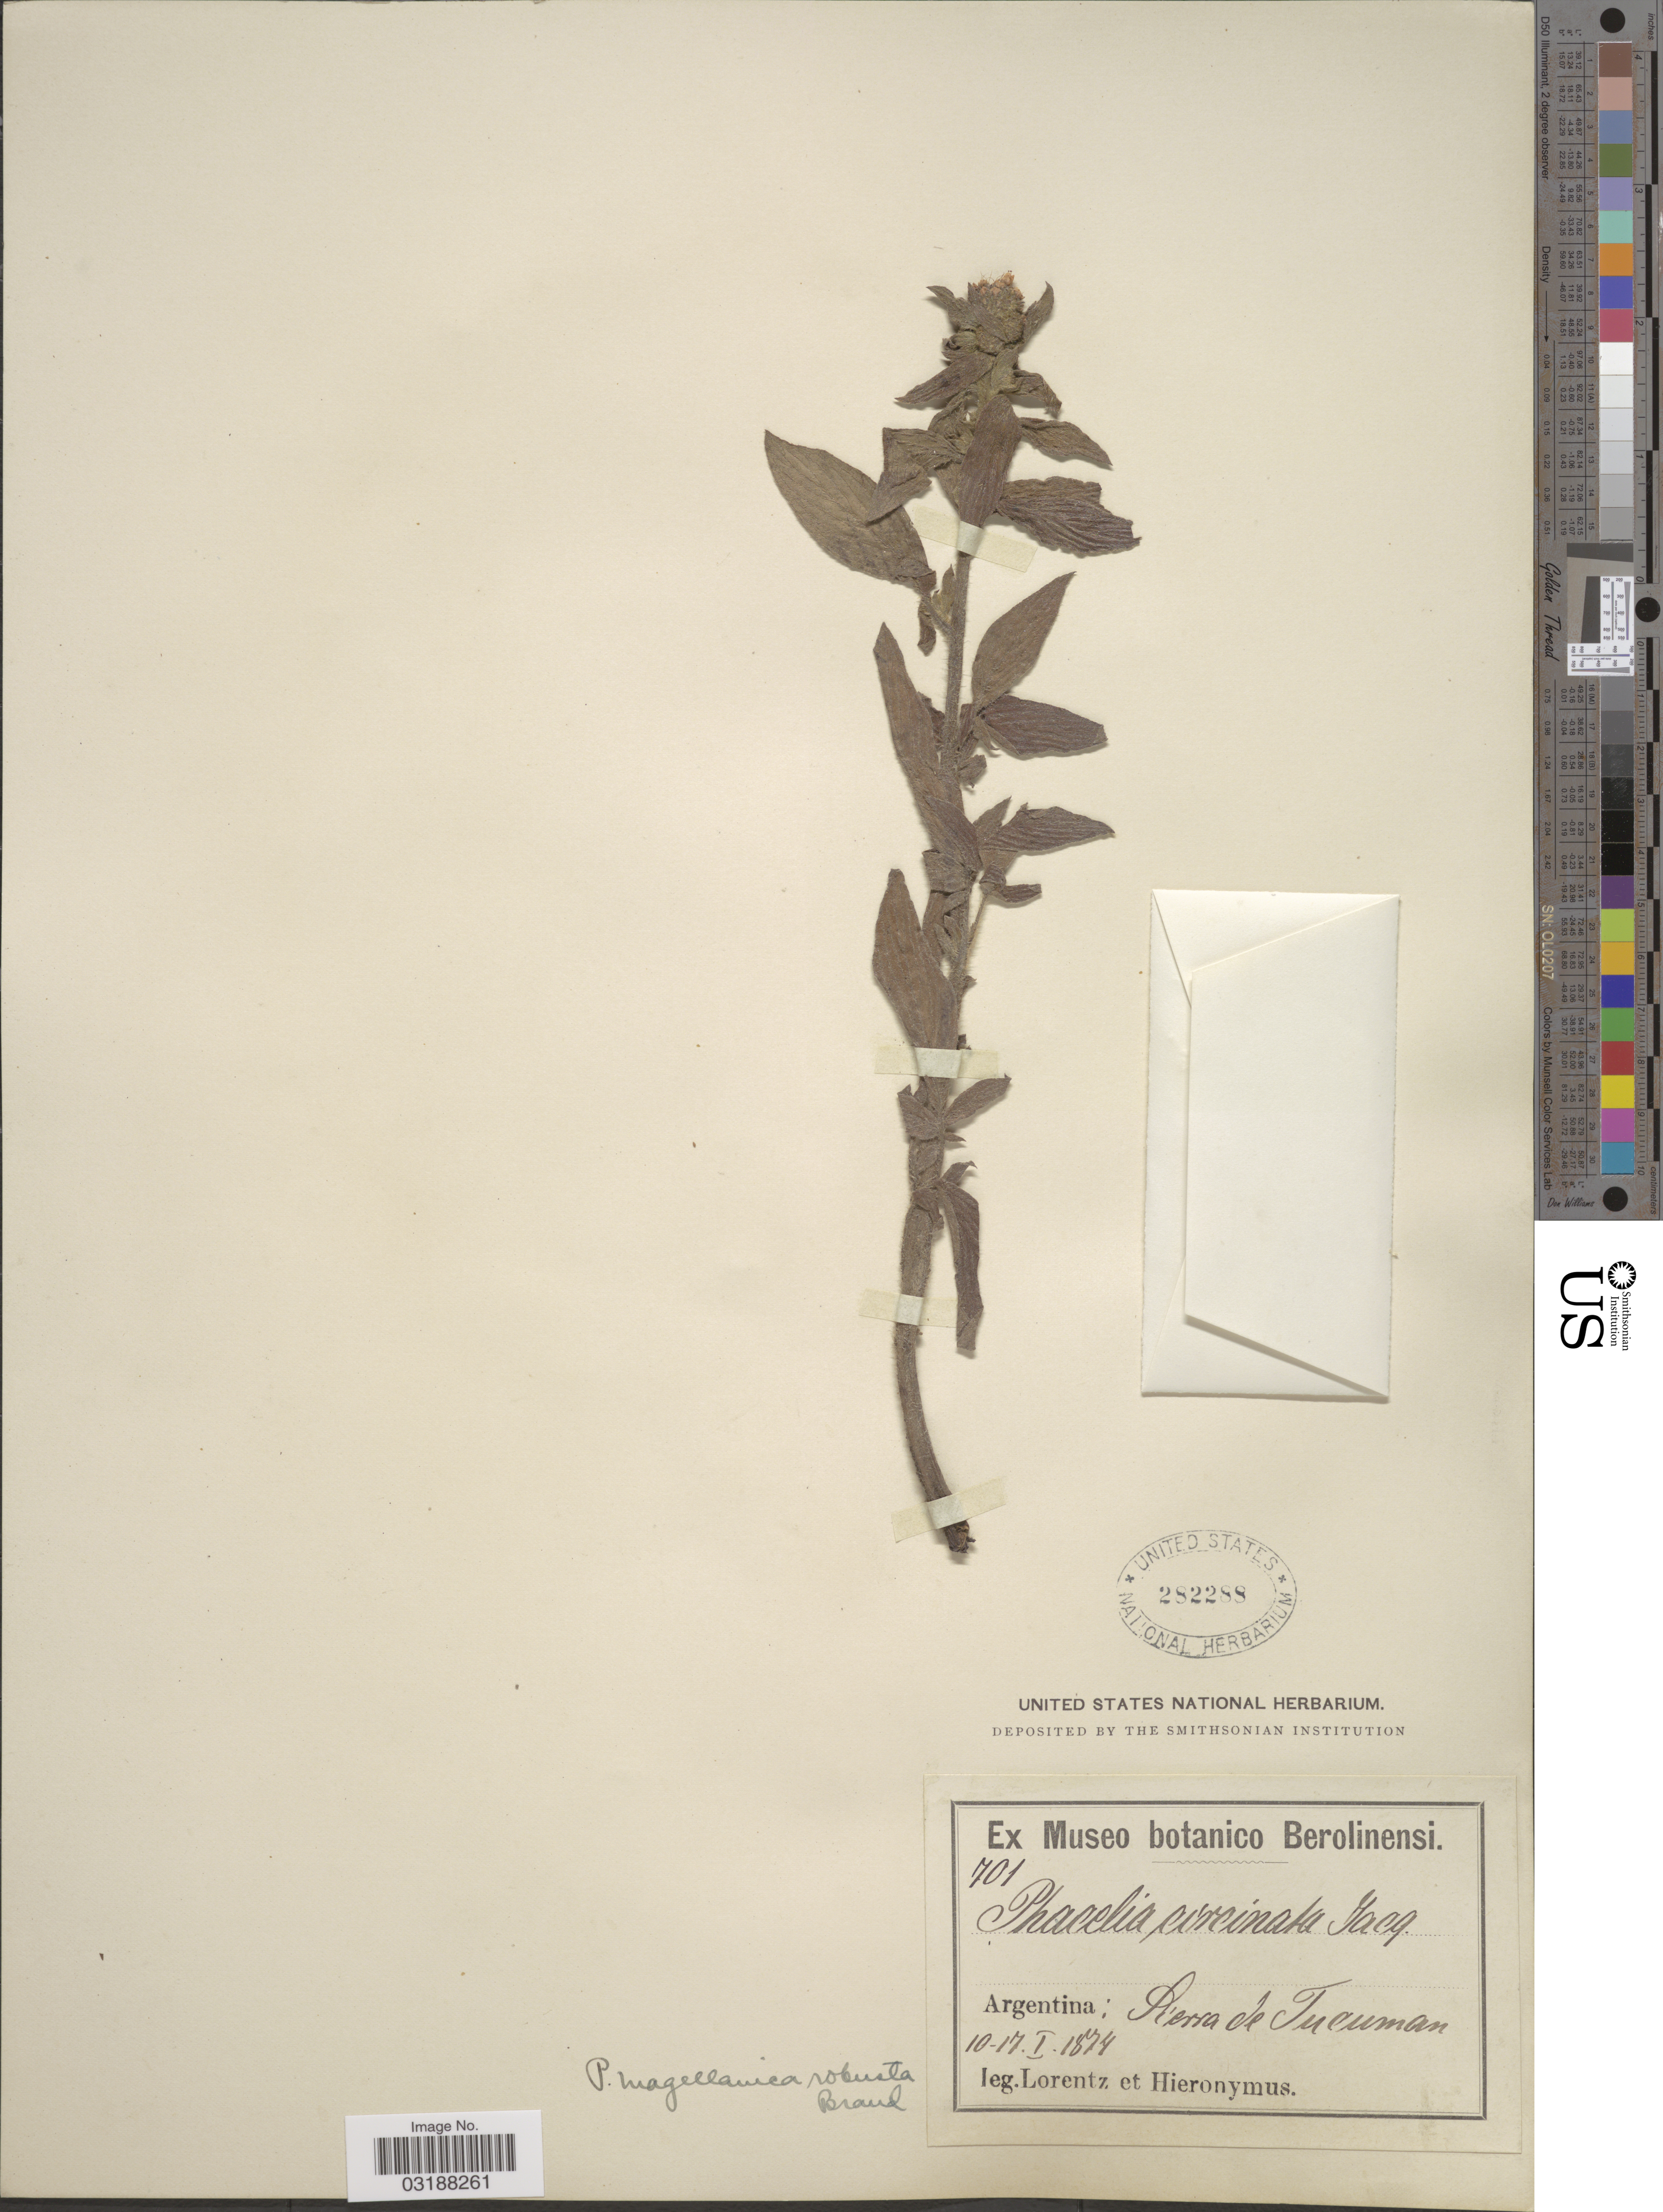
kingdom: Plantae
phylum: Tracheophyta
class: Magnoliopsida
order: Boraginales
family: Hydrophyllaceae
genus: Phacelia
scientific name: Phacelia magellanica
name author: (Lam.) Coville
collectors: -. Lorentz & -. Hieronymus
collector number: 701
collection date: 1874-01-10/1874-01-17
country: Argentina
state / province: Tucuman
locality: Sierra de Tucuman.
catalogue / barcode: US 282288